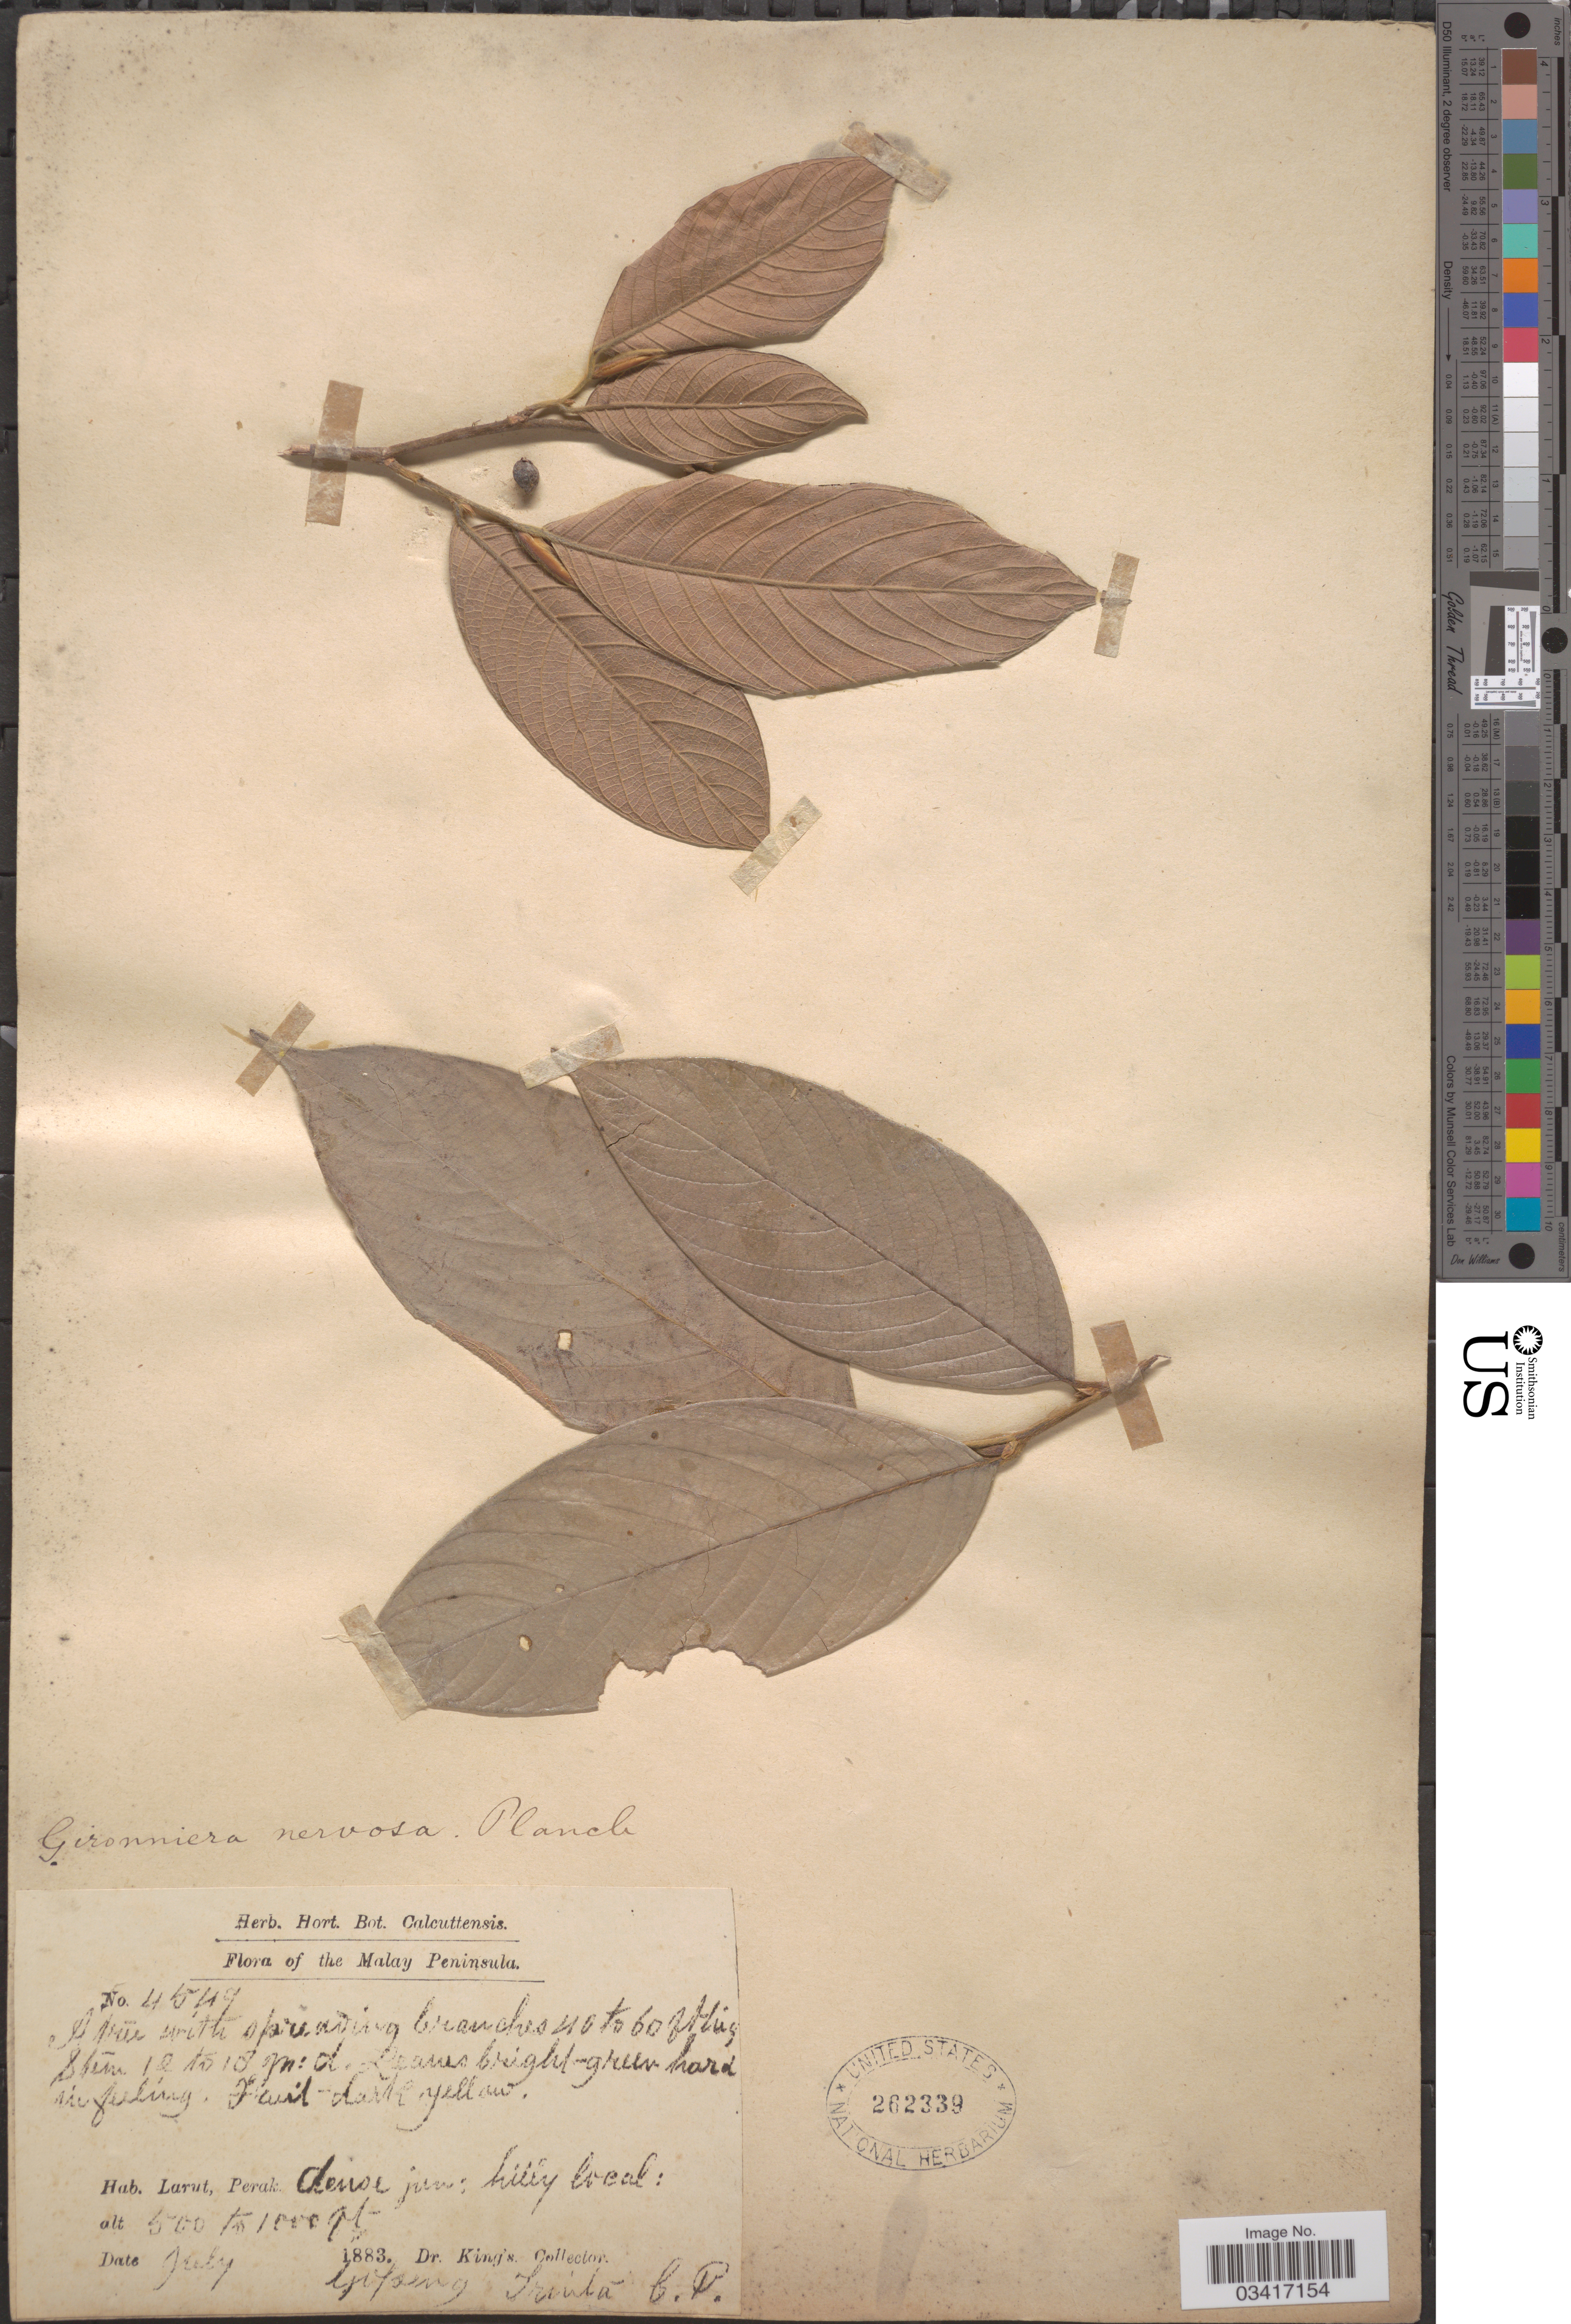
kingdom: Plantae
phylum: Tracheophyta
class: Magnoliopsida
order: Rosales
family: Cannabaceae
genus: Gironniera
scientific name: Gironniera nervosa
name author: Planch.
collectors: Dr. King's collector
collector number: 4549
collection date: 1883-07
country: Malaysia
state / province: Perak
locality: The Malay Peninsula. Larut.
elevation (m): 152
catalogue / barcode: US 262339